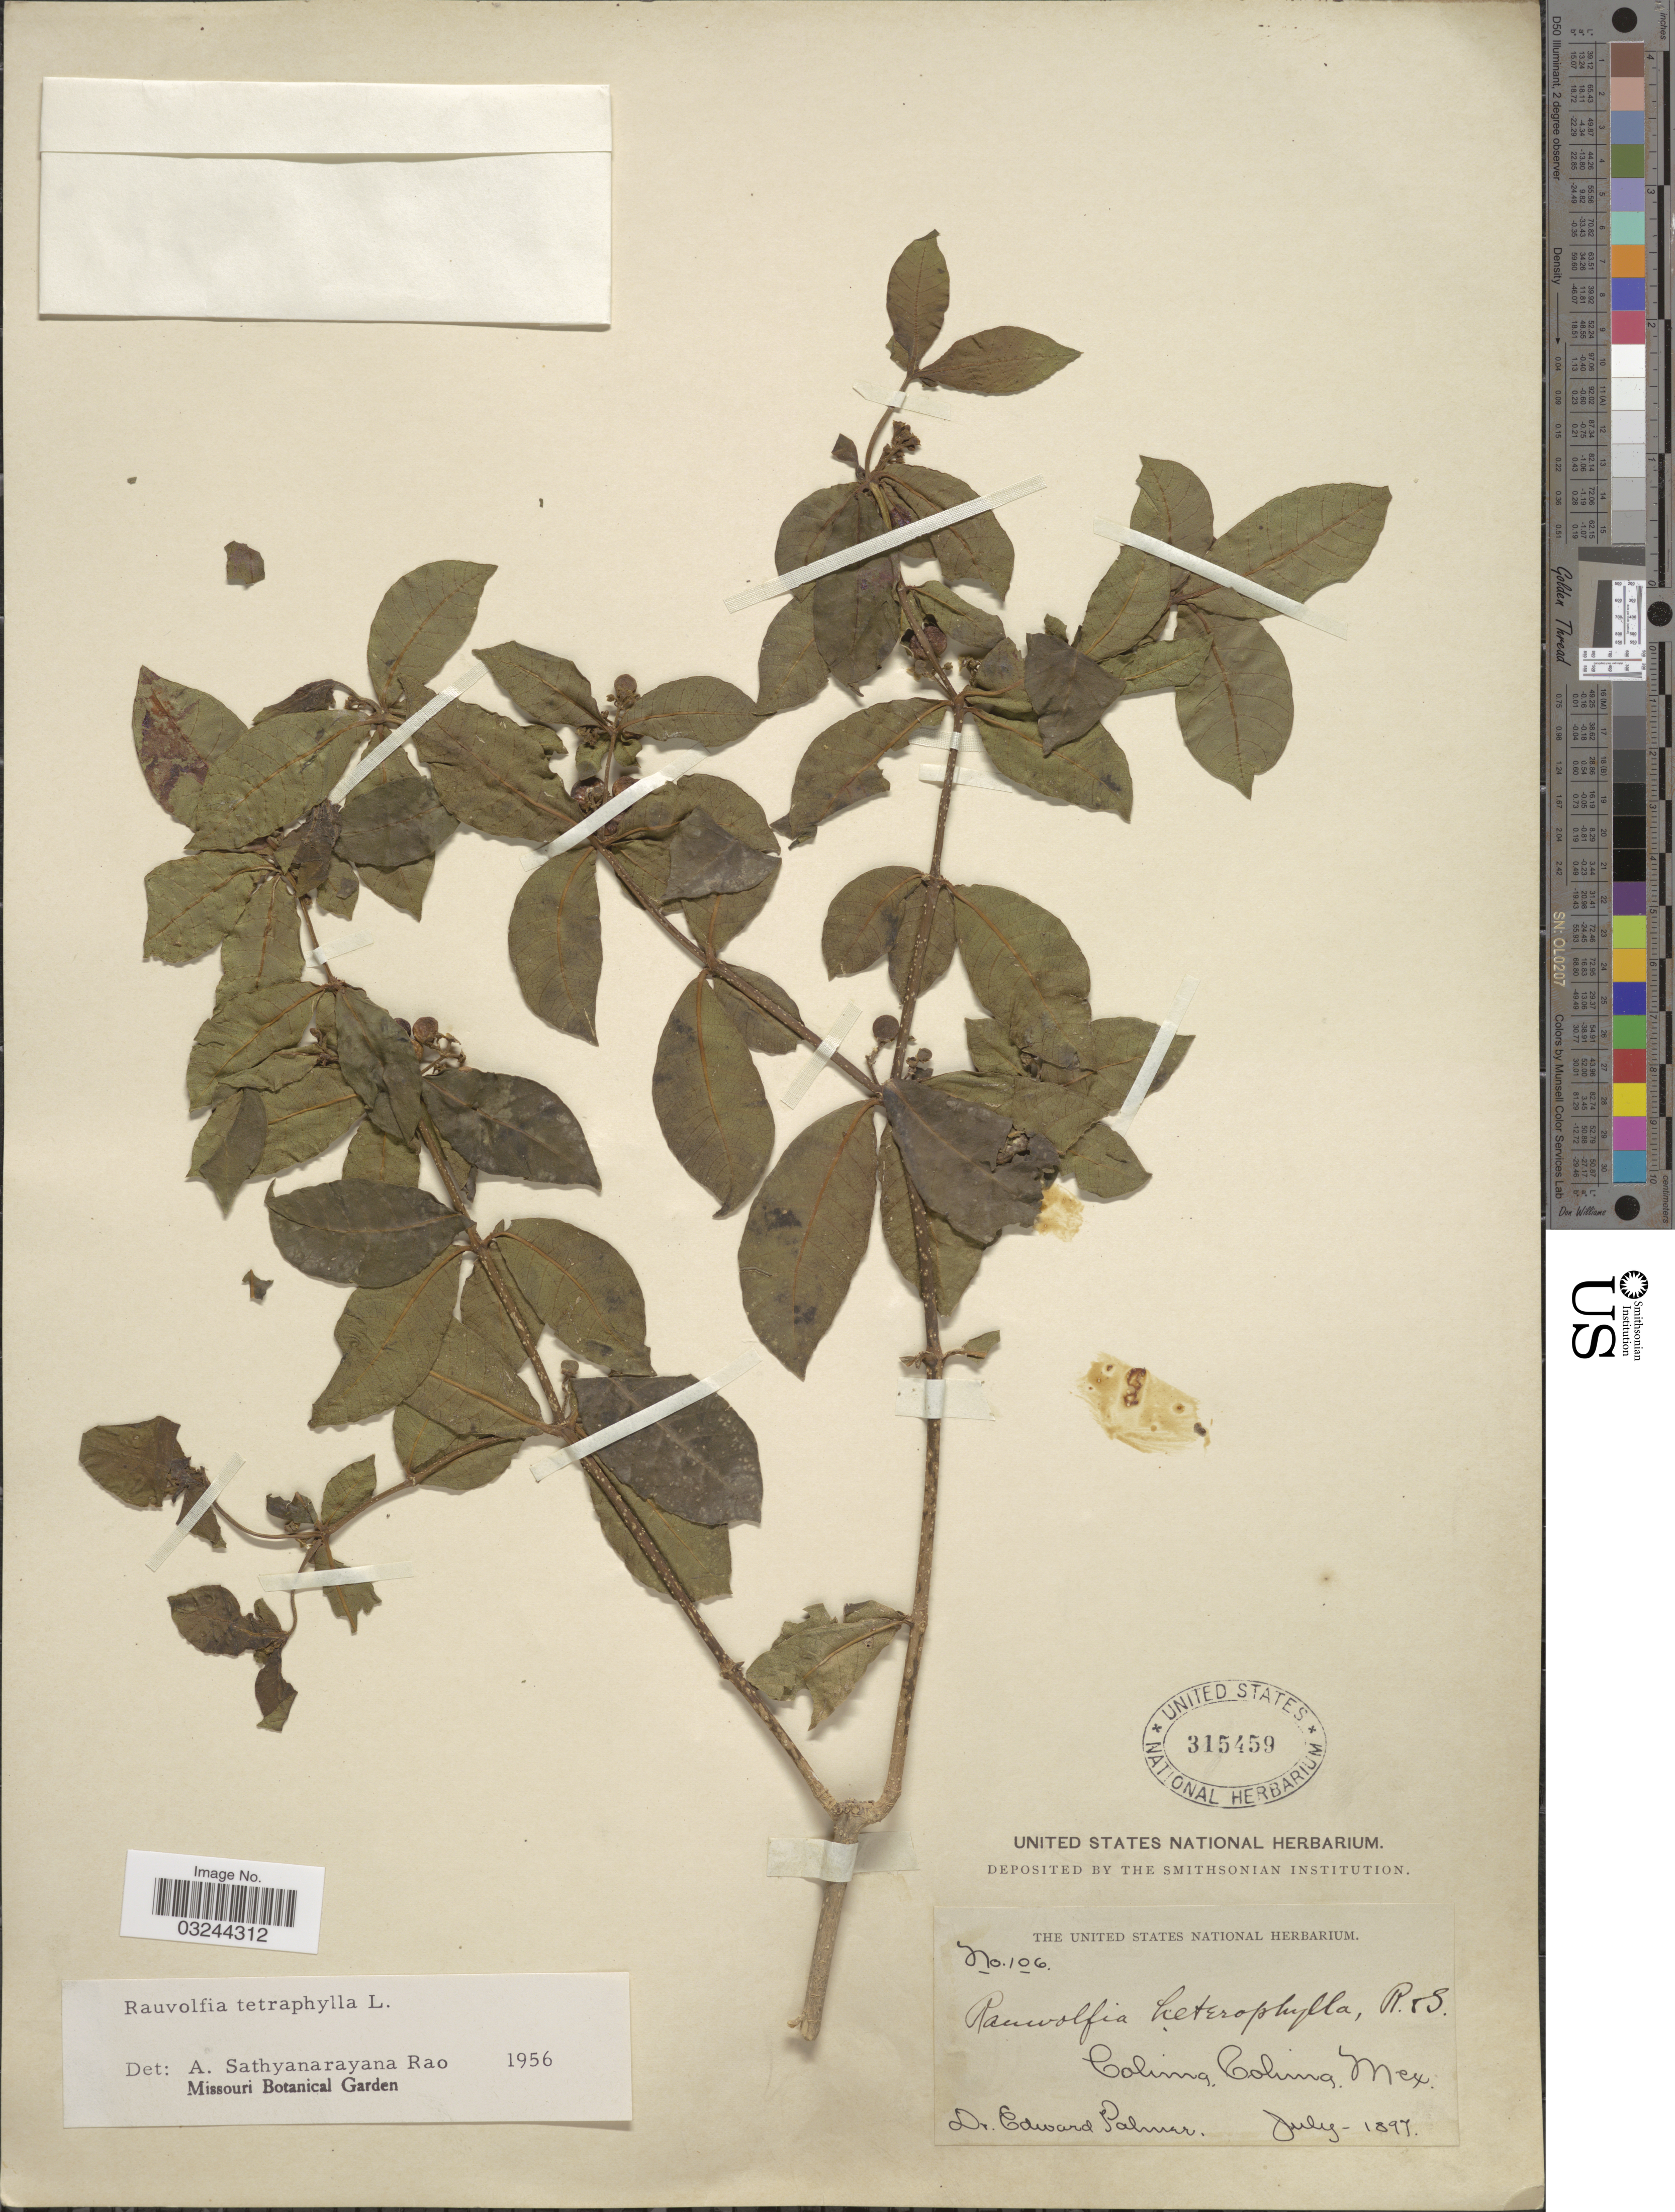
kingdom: Plantae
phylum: Tracheophyta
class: Magnoliopsida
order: Gentianales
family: Apocynaceae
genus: Rauvolfia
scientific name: Rauvolfia tetraphylla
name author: L.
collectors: E. Palmer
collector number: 106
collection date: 1897-07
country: Mexico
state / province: Colima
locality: Colima.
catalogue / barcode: US 315459